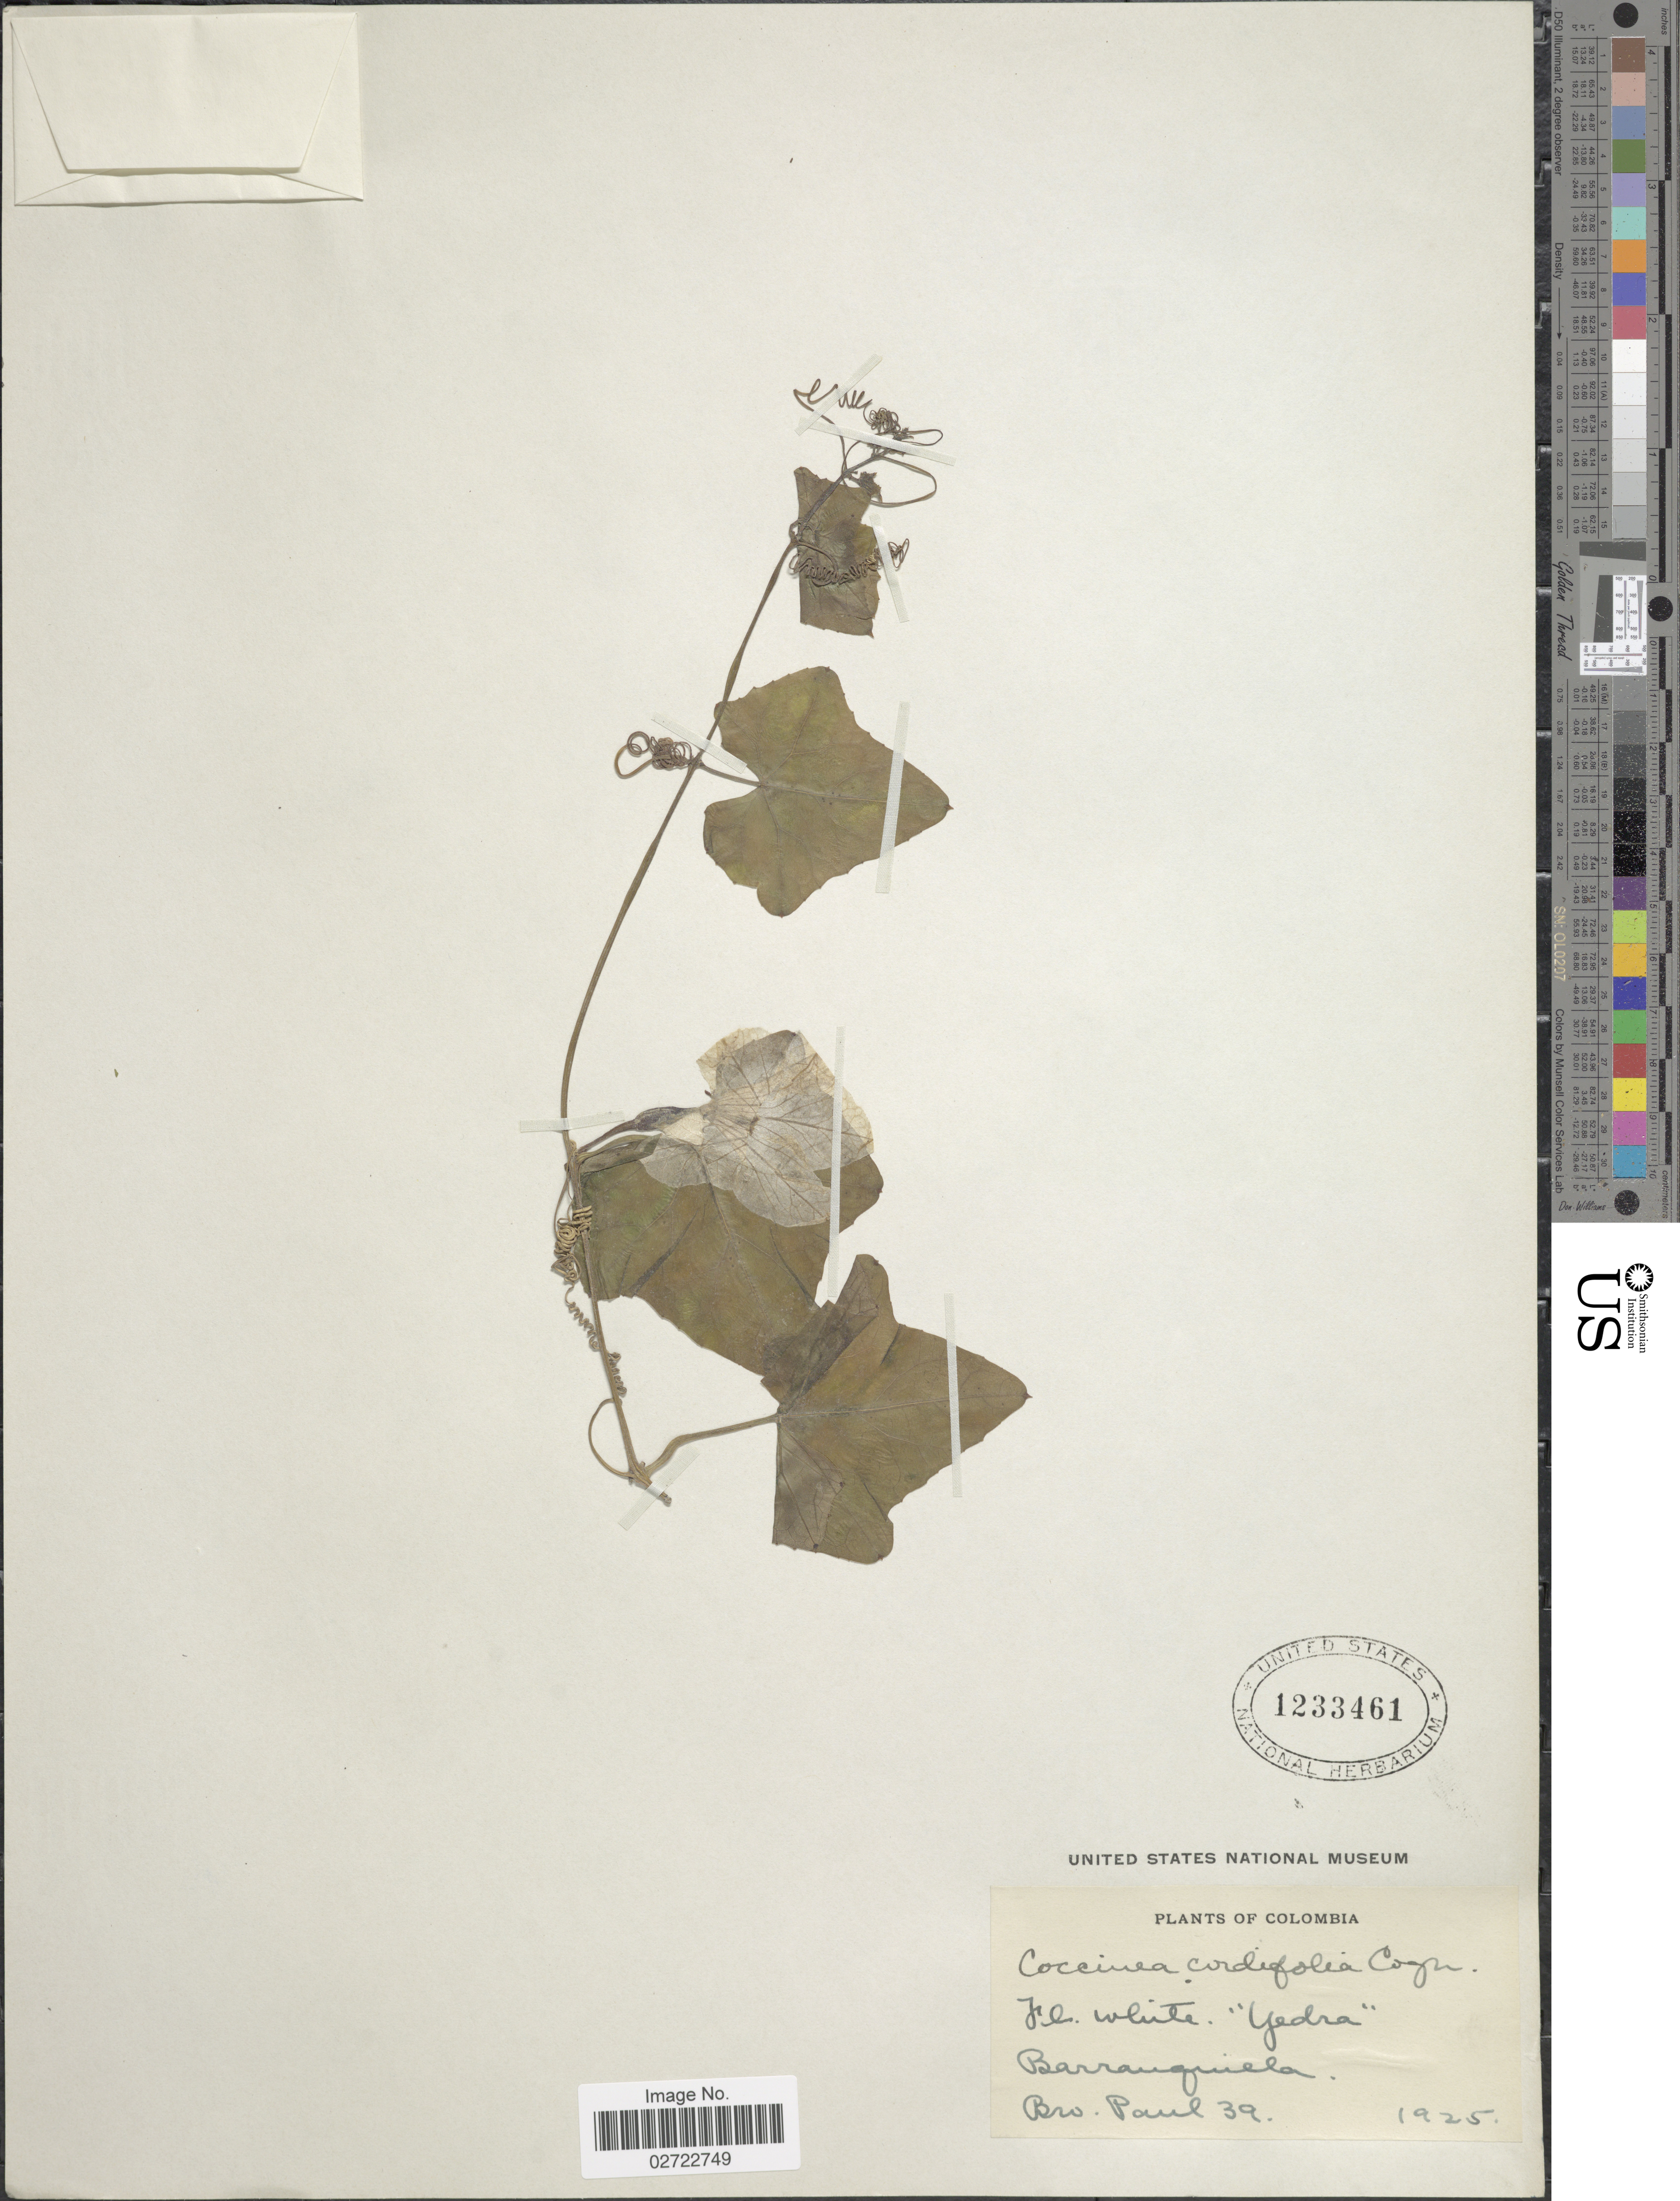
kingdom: Plantae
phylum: Tracheophyta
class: Magnoliopsida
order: Cucurbitales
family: Cucurbitaceae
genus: Coccinia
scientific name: Coccinia grandis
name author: (L.) Voigt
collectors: B. Paul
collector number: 39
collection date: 1925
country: Colombia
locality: Barranquilla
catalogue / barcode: US 1233461